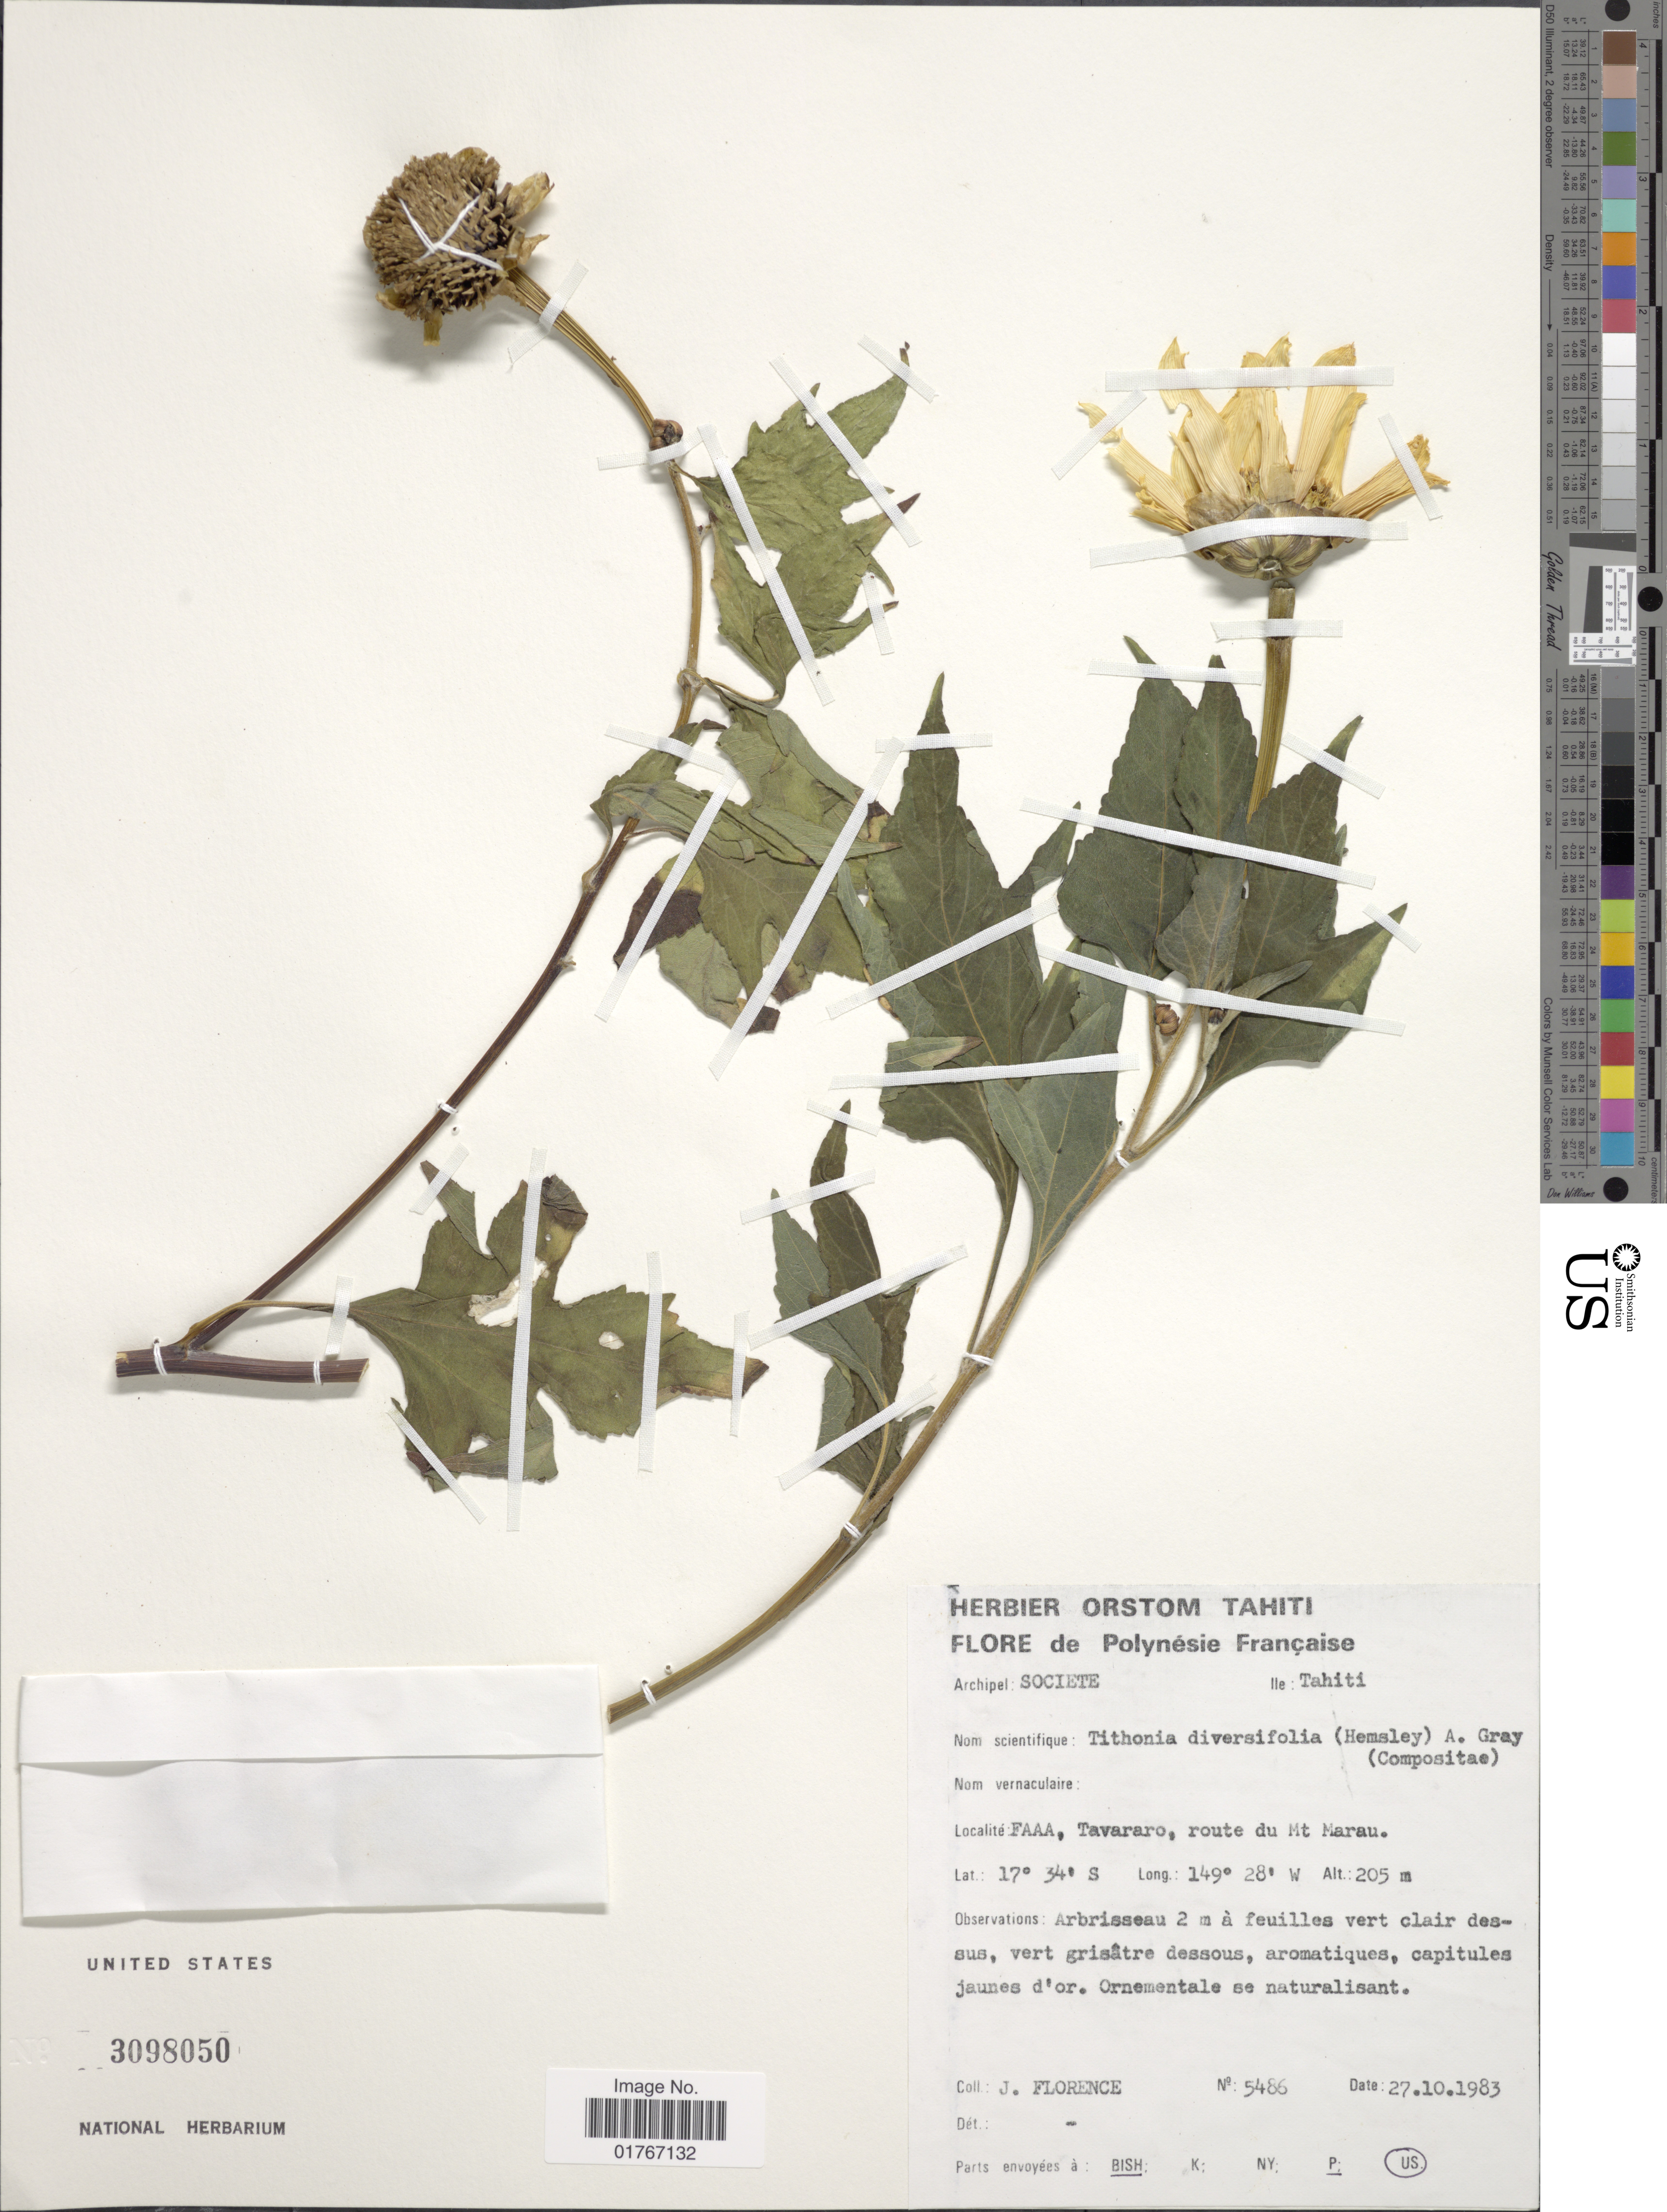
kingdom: Plantae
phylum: Tracheophyta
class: Magnoliopsida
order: Asterales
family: Asteraceae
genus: Tithonia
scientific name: Tithonia diversifolia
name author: (Hemsl.) A. Gray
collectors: J. Florence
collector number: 5486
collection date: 1983-10-27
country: French Polynesia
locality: Archipel: Societe, Ile: Tahiti, FAAA, Tavararo, route du Mt Marau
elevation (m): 205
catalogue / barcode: US 3098050